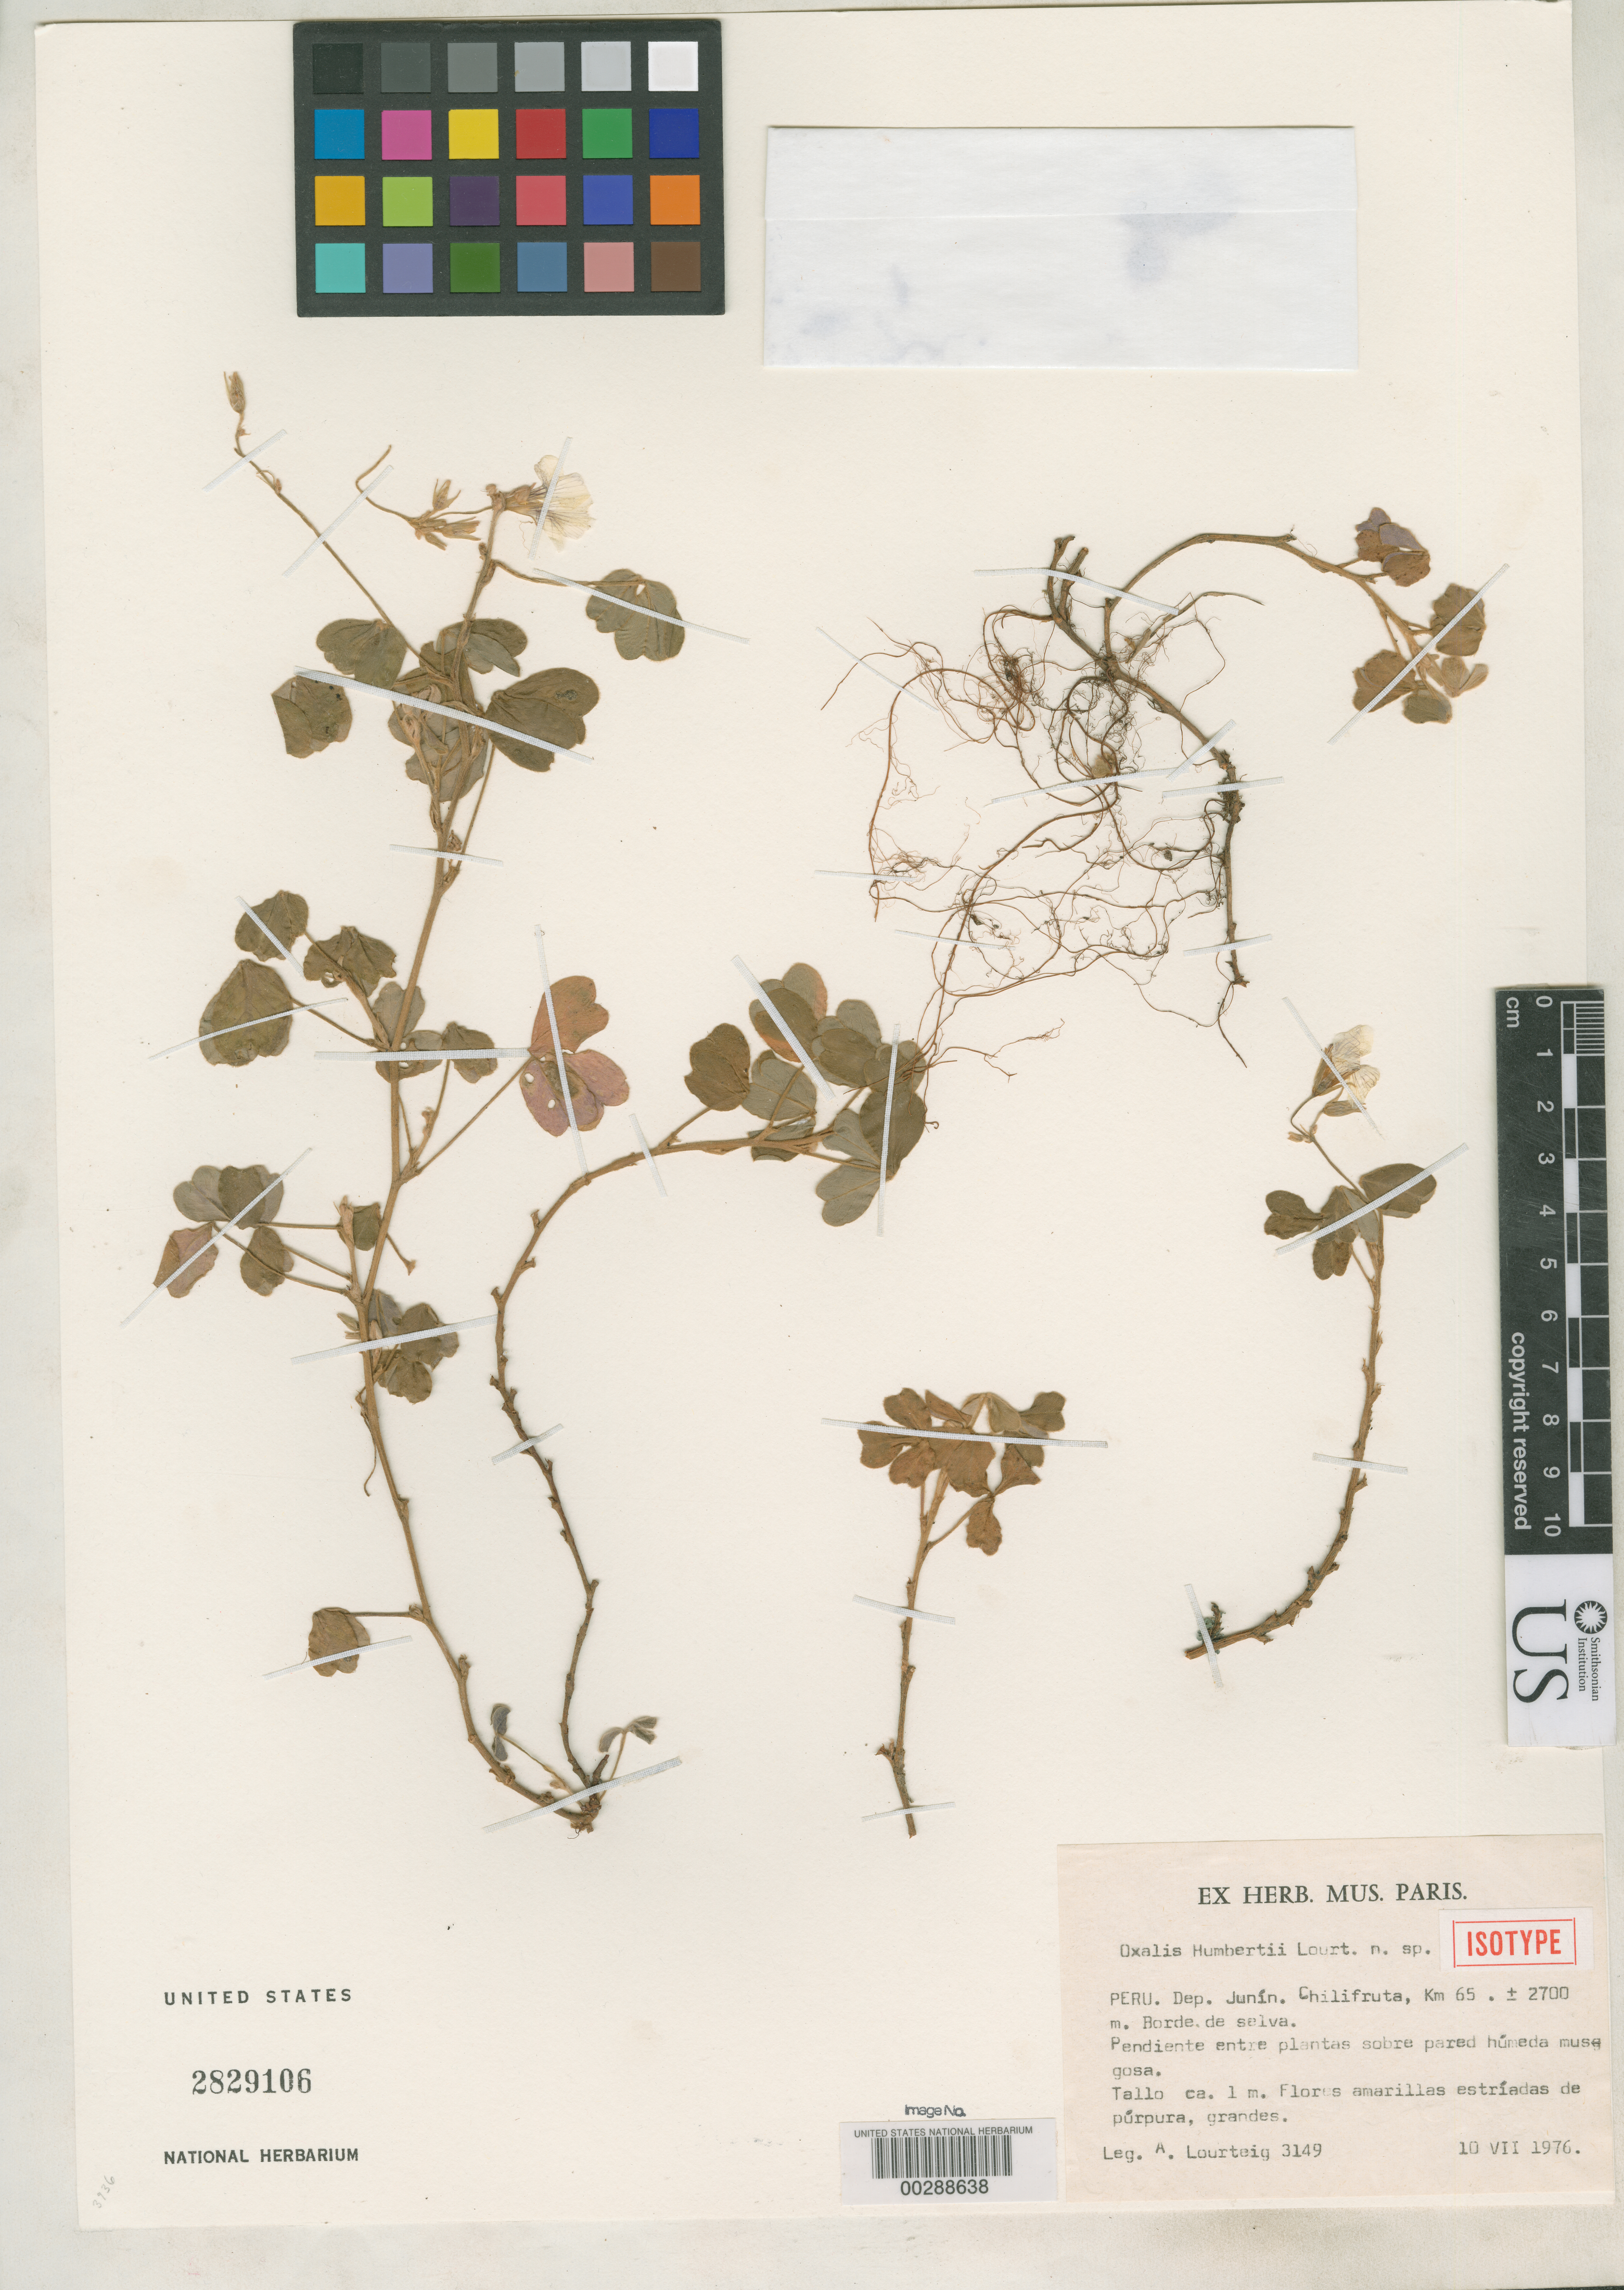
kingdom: Plantae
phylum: Tracheophyta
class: Magnoliopsida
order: Oxalidales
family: Oxalidaceae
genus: Oxalis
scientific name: Oxalis humbertii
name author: Lourteig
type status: Isotype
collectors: A. Lourteig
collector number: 3149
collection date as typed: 10 Jul 1976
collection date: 1976-07-10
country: Peru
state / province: Junín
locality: Chilifruta, km 65.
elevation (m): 120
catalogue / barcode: US 2829106